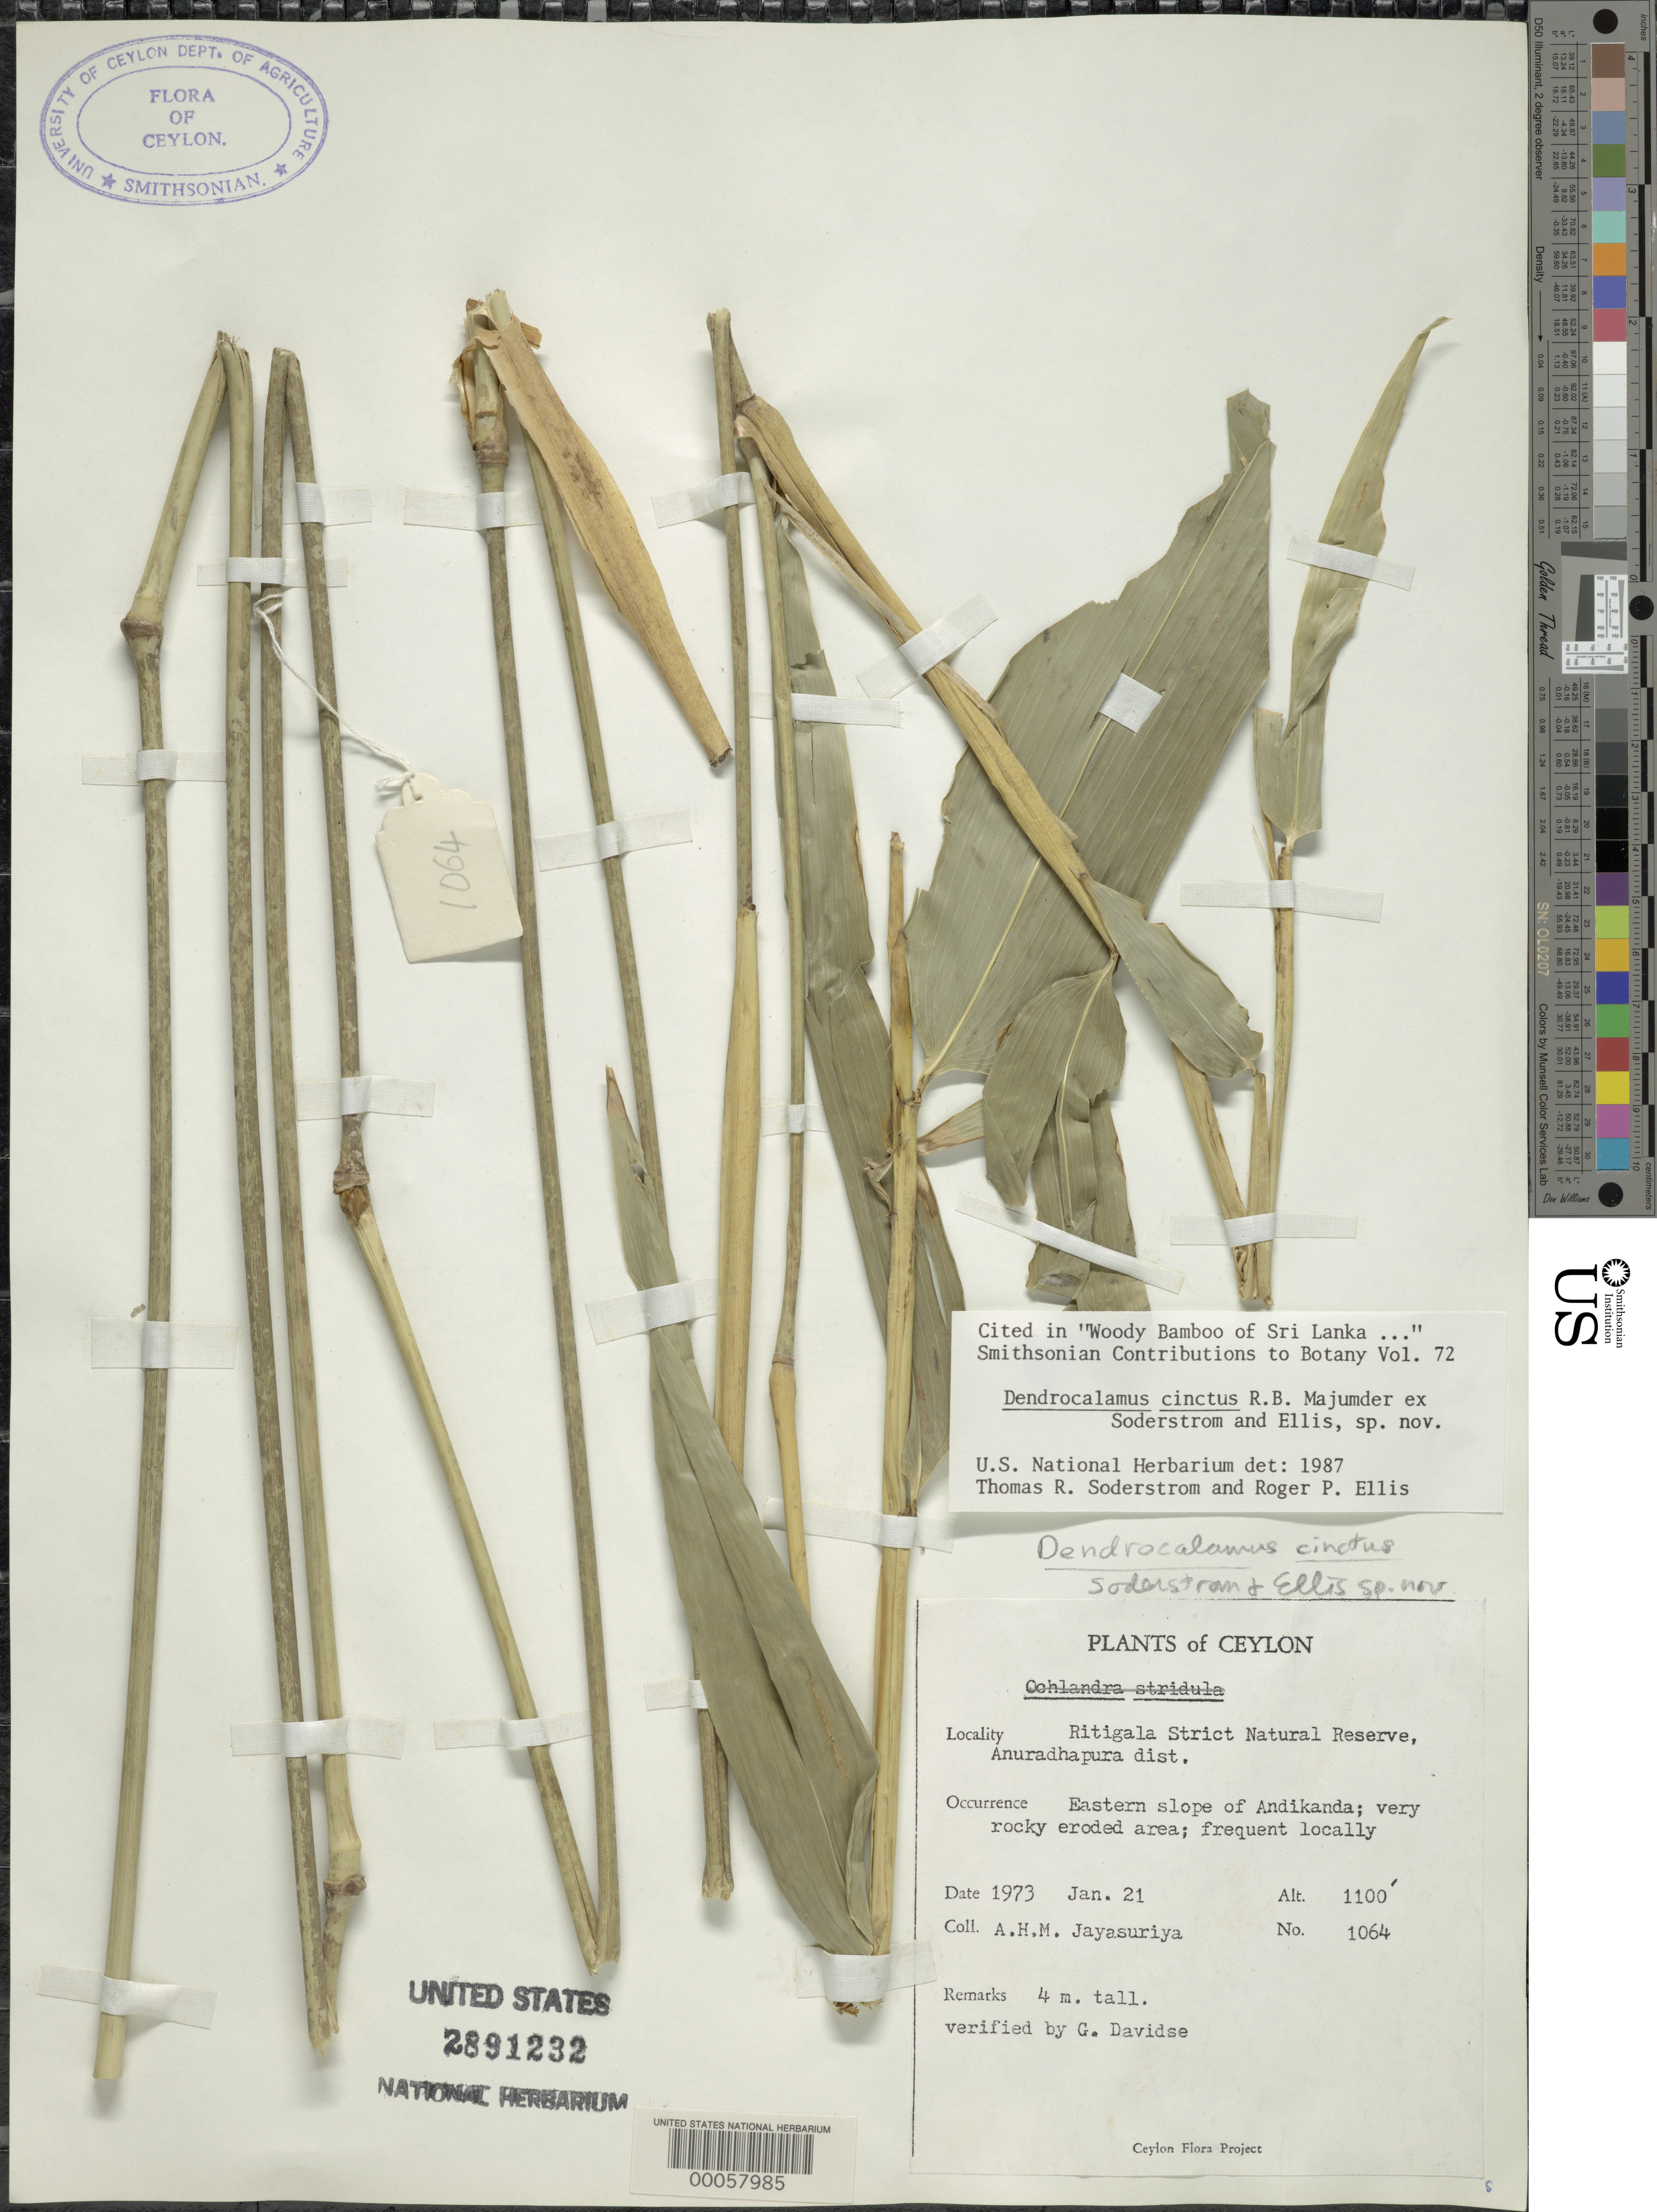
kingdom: Plantae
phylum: Tracheophyta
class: Liliopsida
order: Poales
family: Poaceae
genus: Dendrocalamus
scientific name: Dendrocalamus cinctus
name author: R.B. Majumder ex Soderstr. & R.P. Ellis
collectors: A. H. Jayasuriya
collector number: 1064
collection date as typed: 21 Jan 1973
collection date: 1973-01-21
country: Sri Lanka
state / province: North Central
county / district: Anuradhapura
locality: Ritigala Strict Natural Reserve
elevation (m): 335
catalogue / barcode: US 2891232